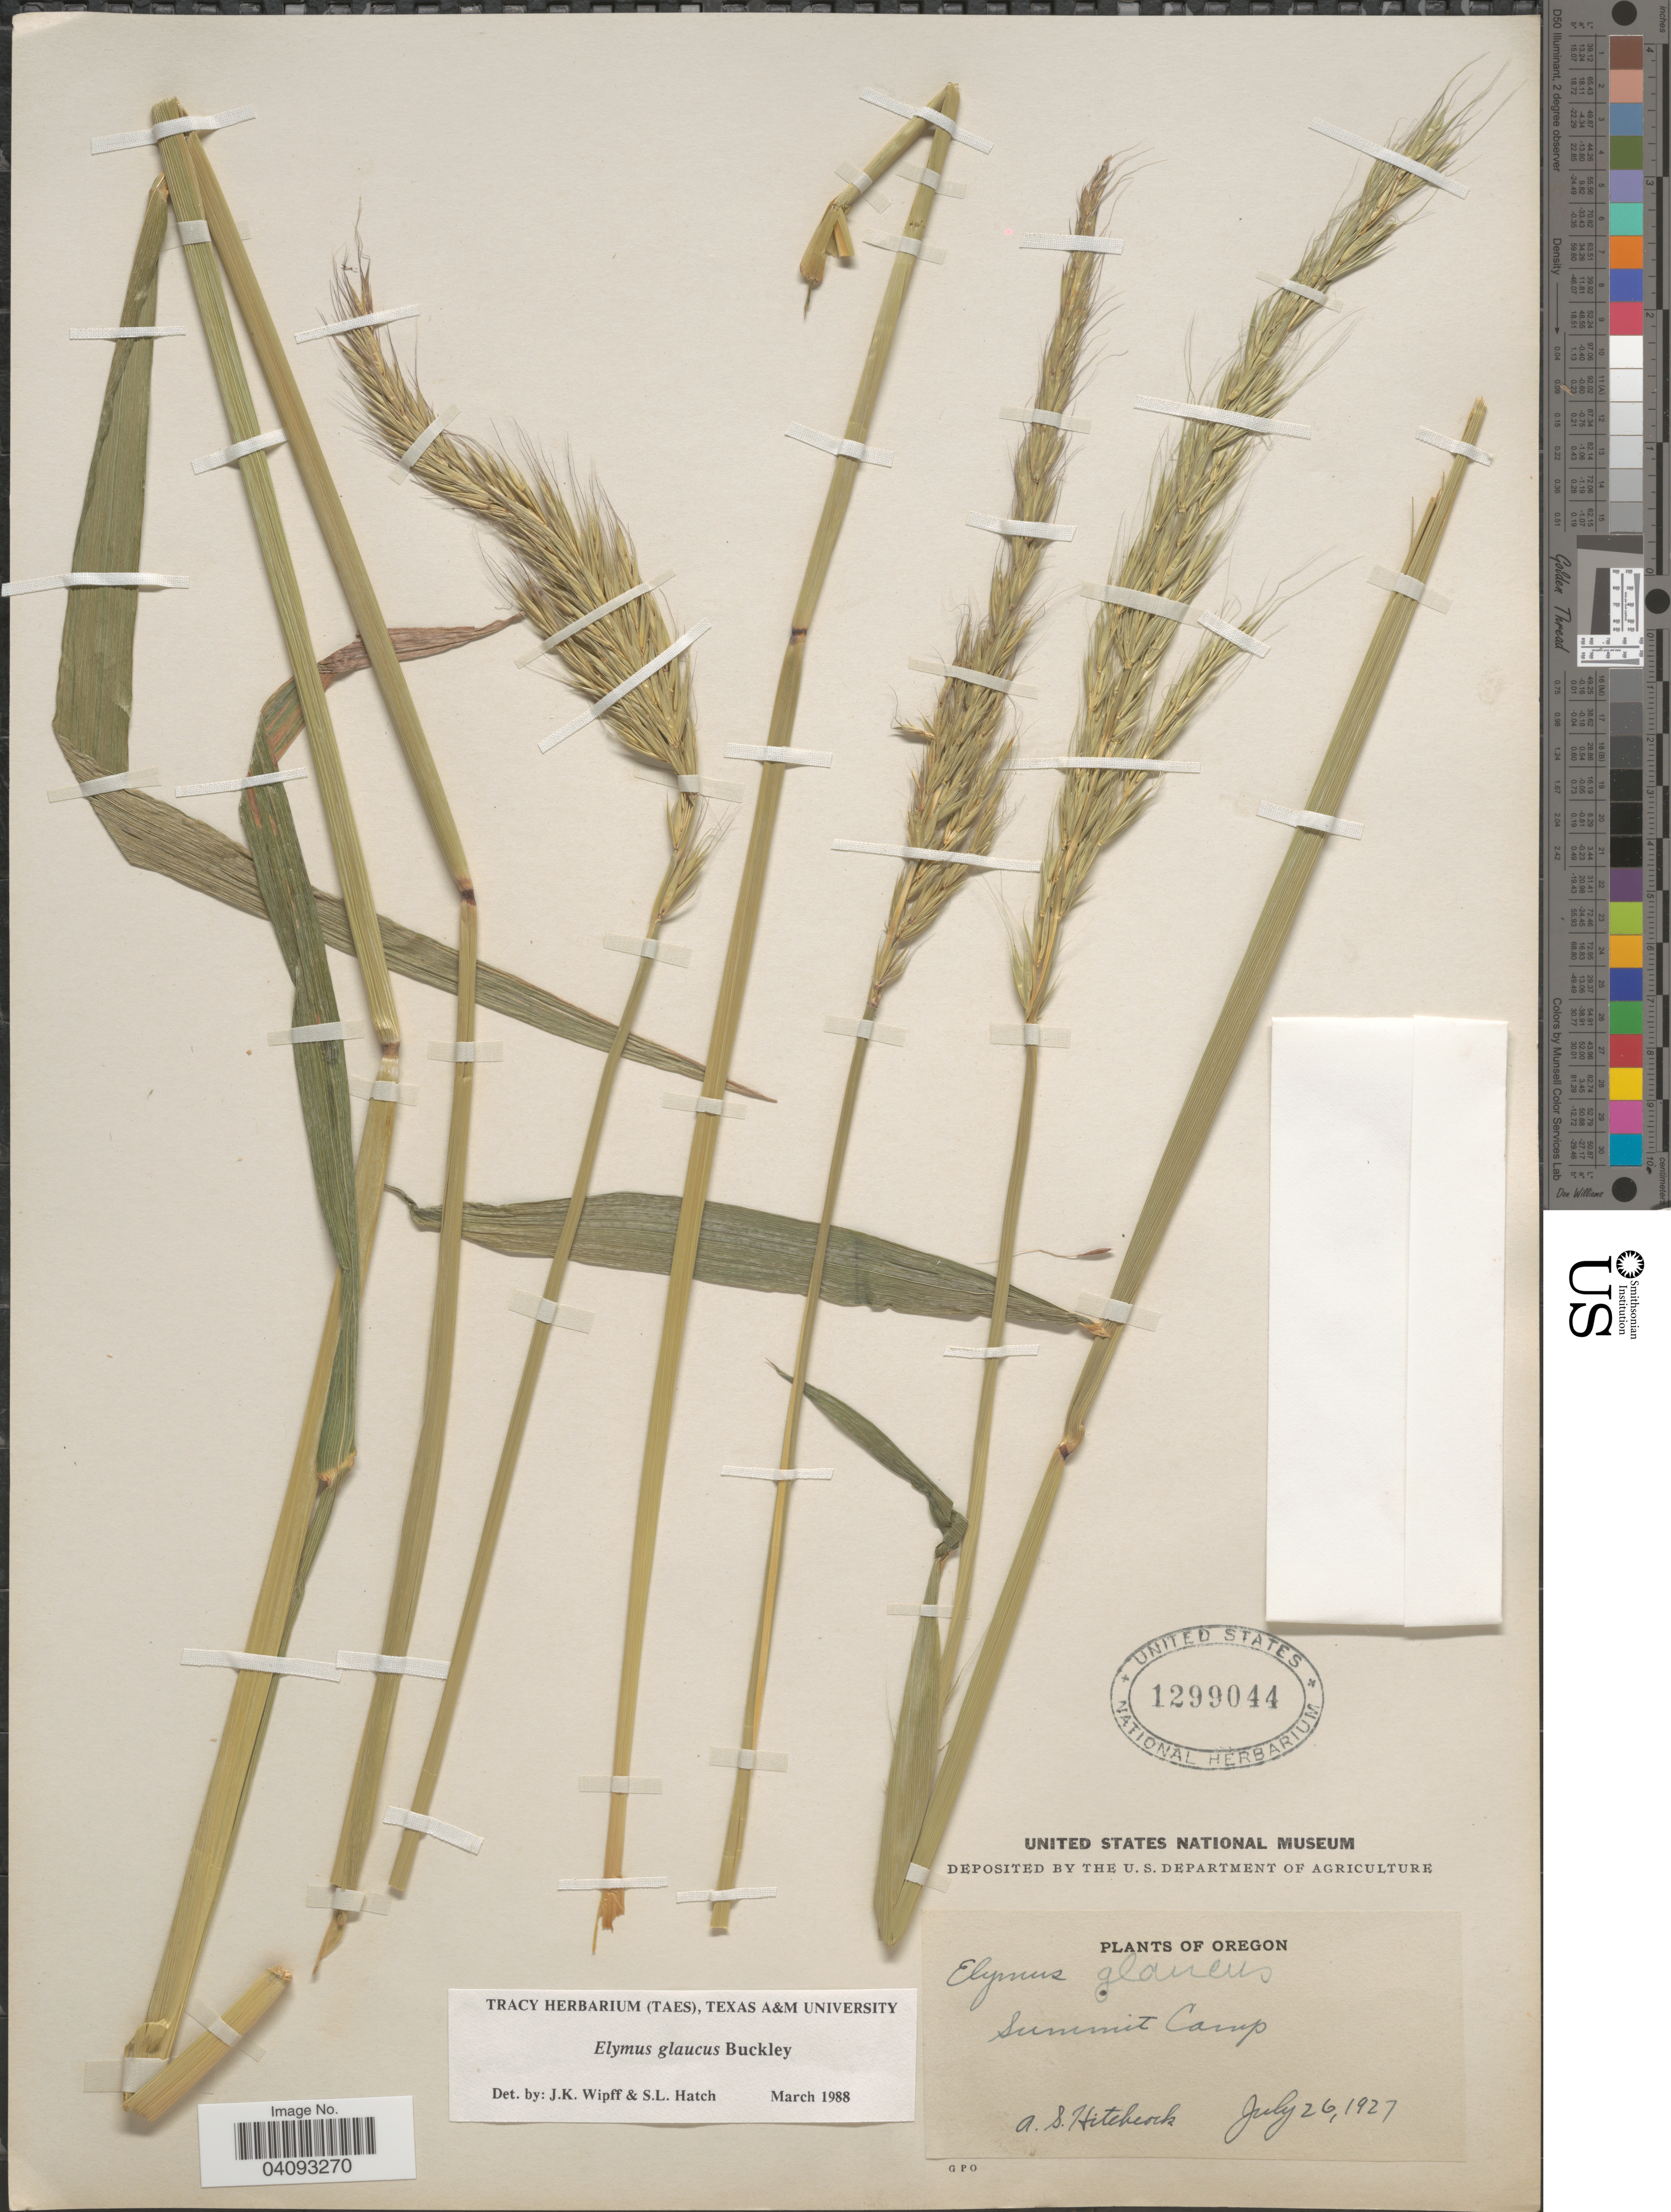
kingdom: Plantae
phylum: Tracheophyta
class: Liliopsida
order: Poales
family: Poaceae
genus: Elymus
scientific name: Elymus glaucus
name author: Buckley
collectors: A. S. Hitchcock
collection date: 1927-07-26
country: United States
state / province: Oregon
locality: Summit Camp.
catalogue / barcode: US 1299044